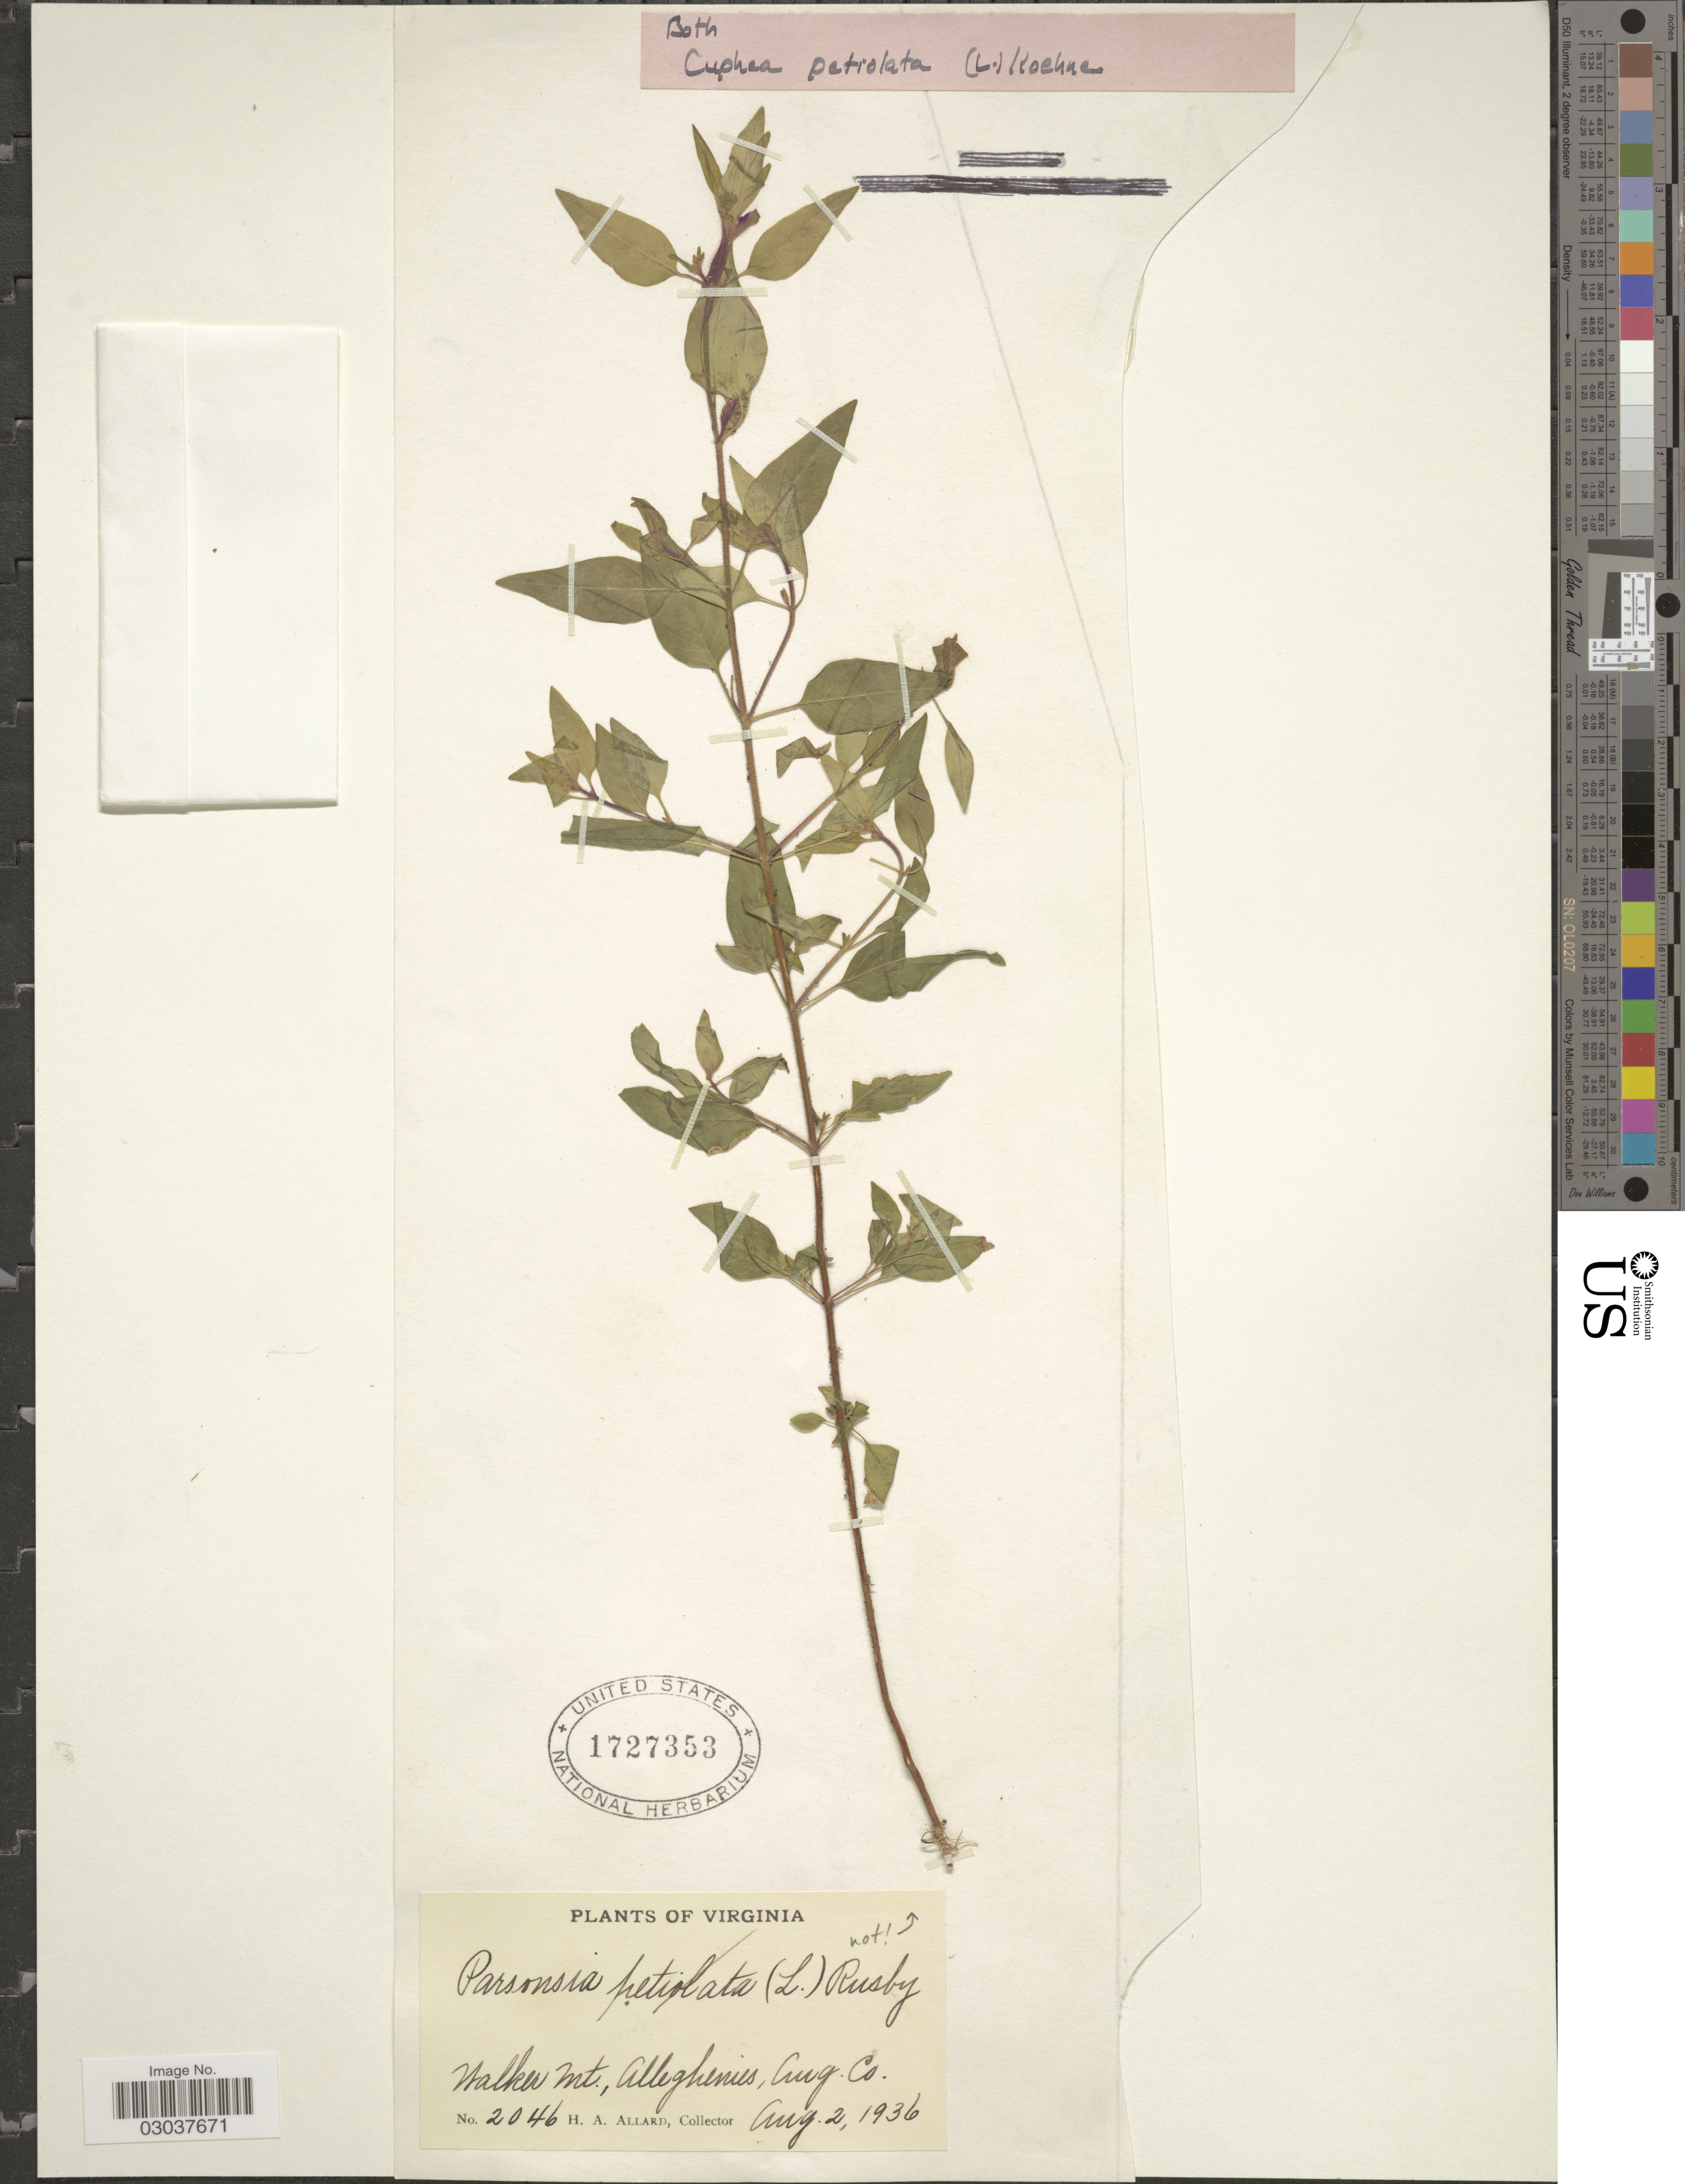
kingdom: Plantae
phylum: Tracheophyta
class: Magnoliopsida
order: Myrtales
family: Lythraceae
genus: Cuphea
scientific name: Cuphea petiolata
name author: Pohl ex Koehne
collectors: H. A. Allard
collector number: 2046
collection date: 1936-08-02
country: United States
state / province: Virginia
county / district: Smyth ?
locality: Walker Mt., Alleghenies, Aug. Co.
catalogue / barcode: US 1727353